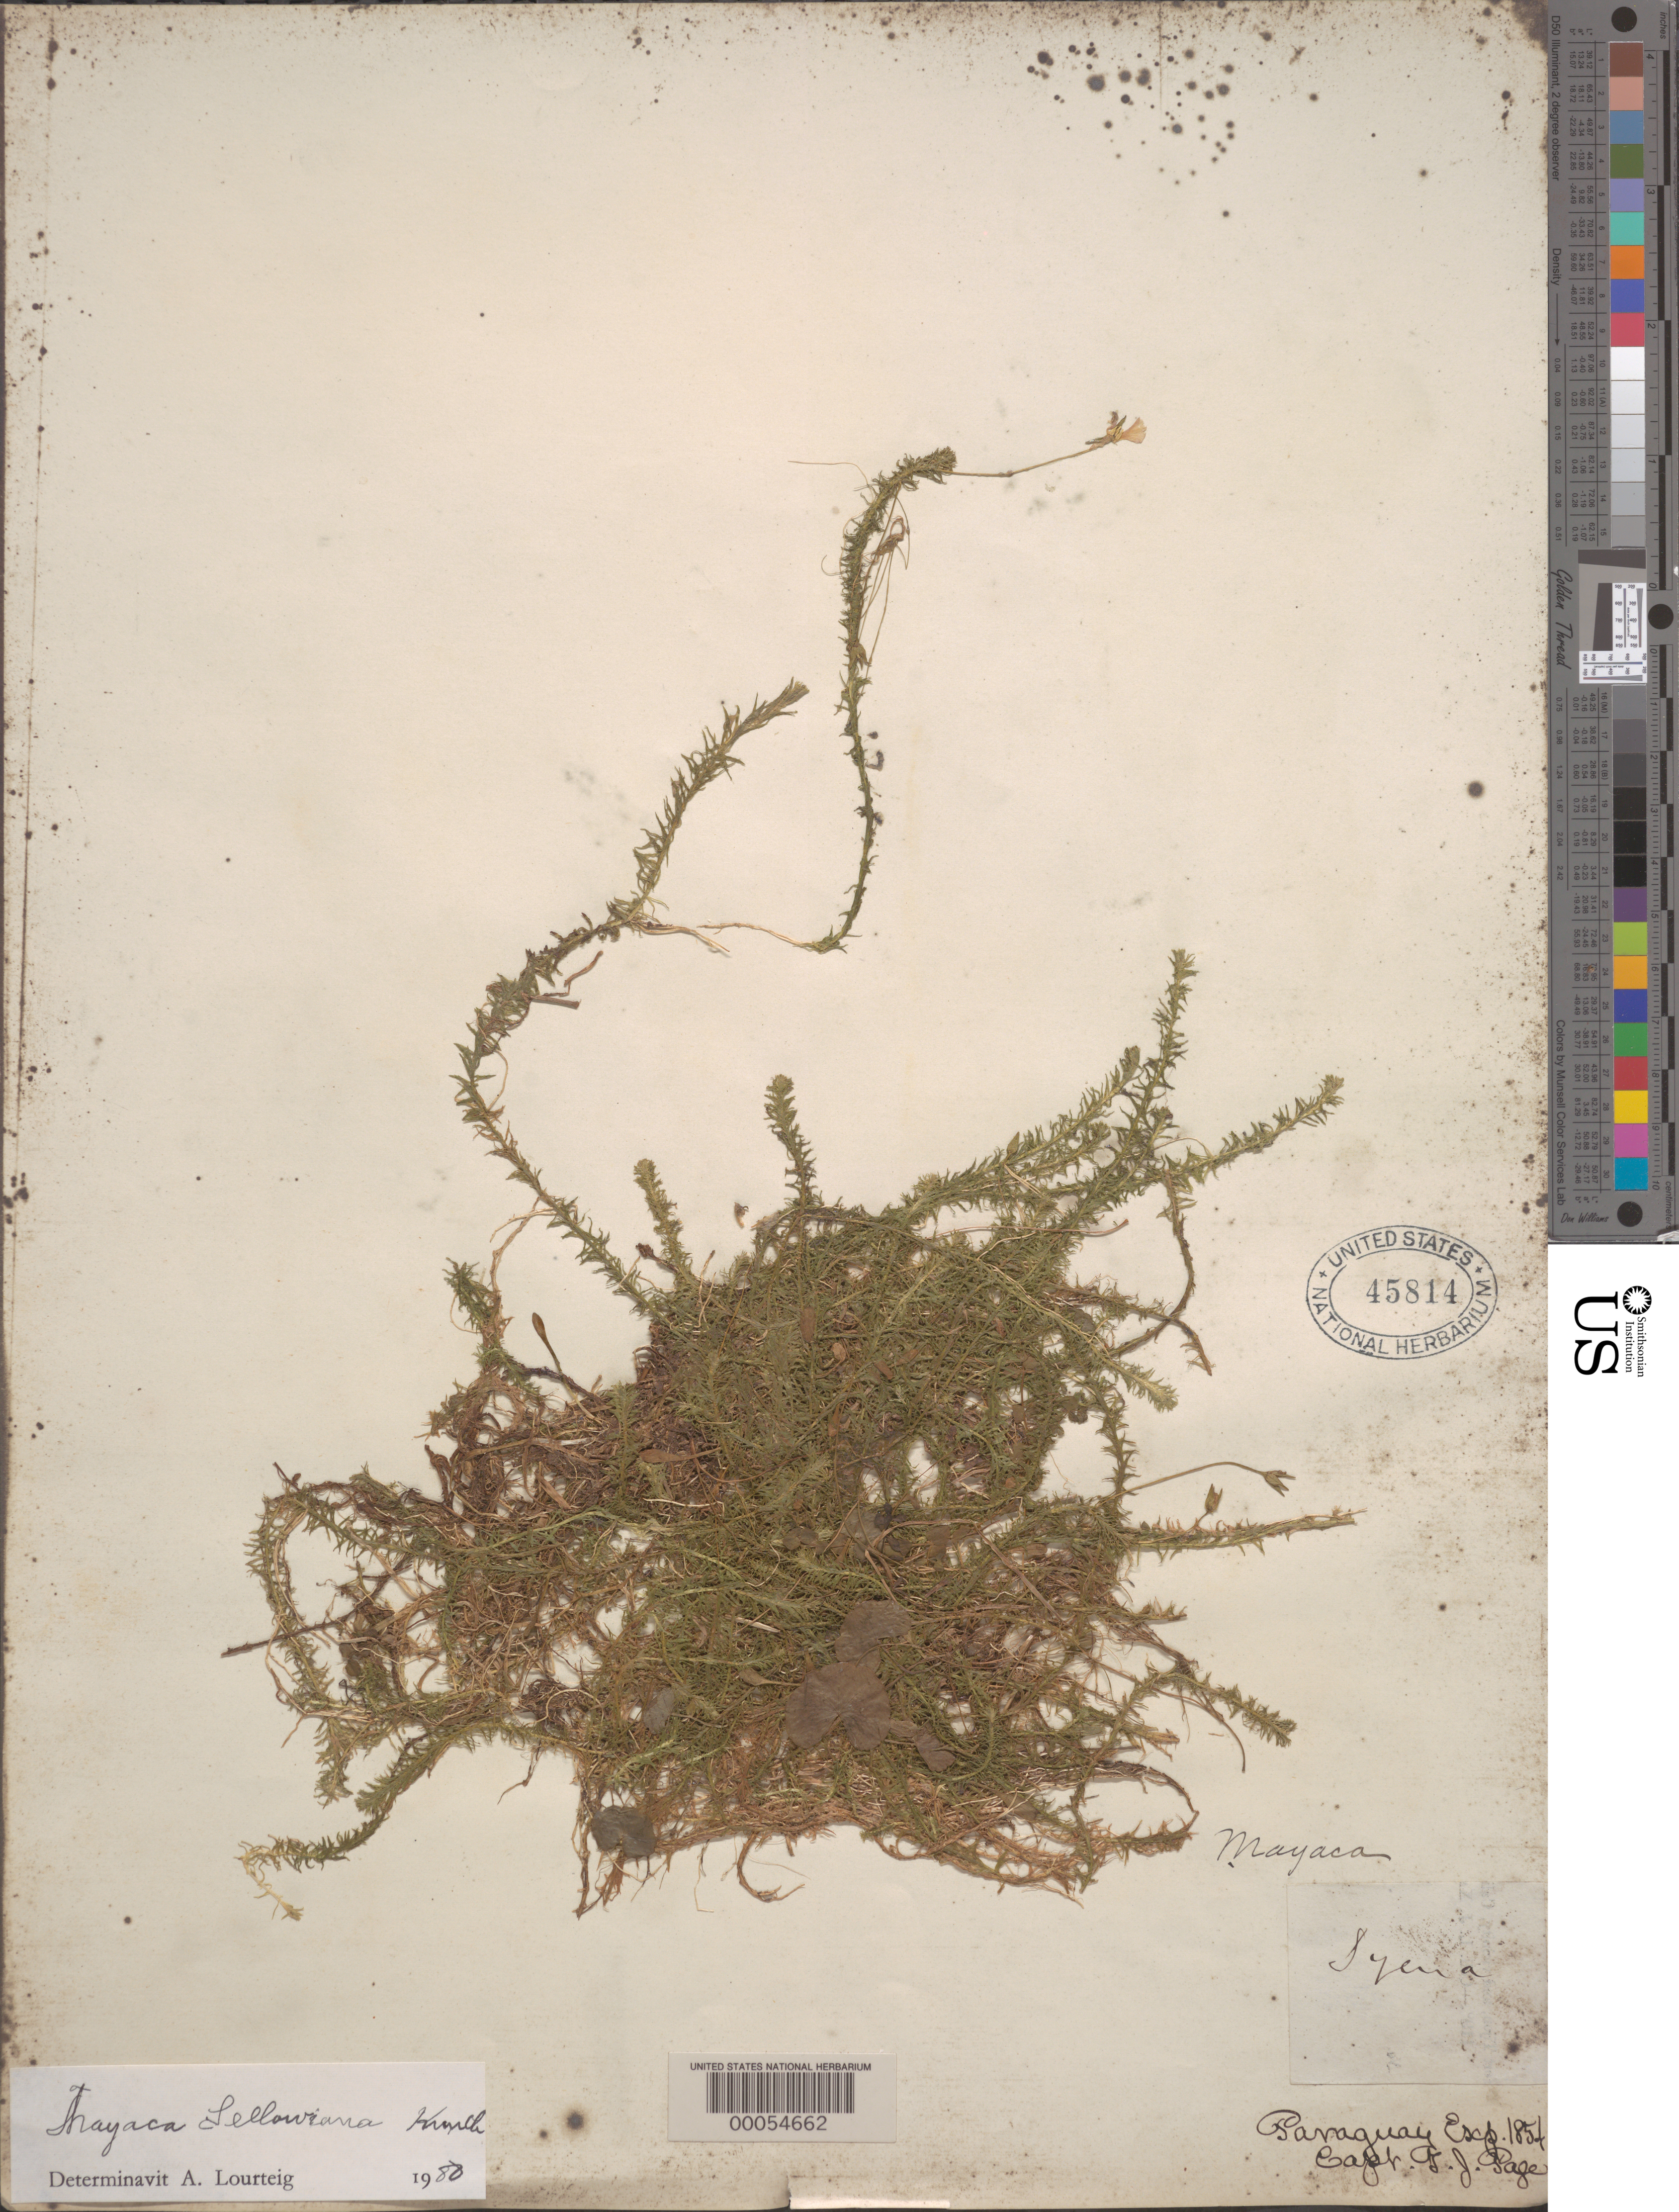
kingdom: Plantae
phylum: Tracheophyta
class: Liliopsida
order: Poales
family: Mayacaceae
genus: Mayaca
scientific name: Mayaca sellowiana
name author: Kunth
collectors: T. J. Page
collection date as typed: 1854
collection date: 1854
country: Paraguay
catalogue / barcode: US 45814